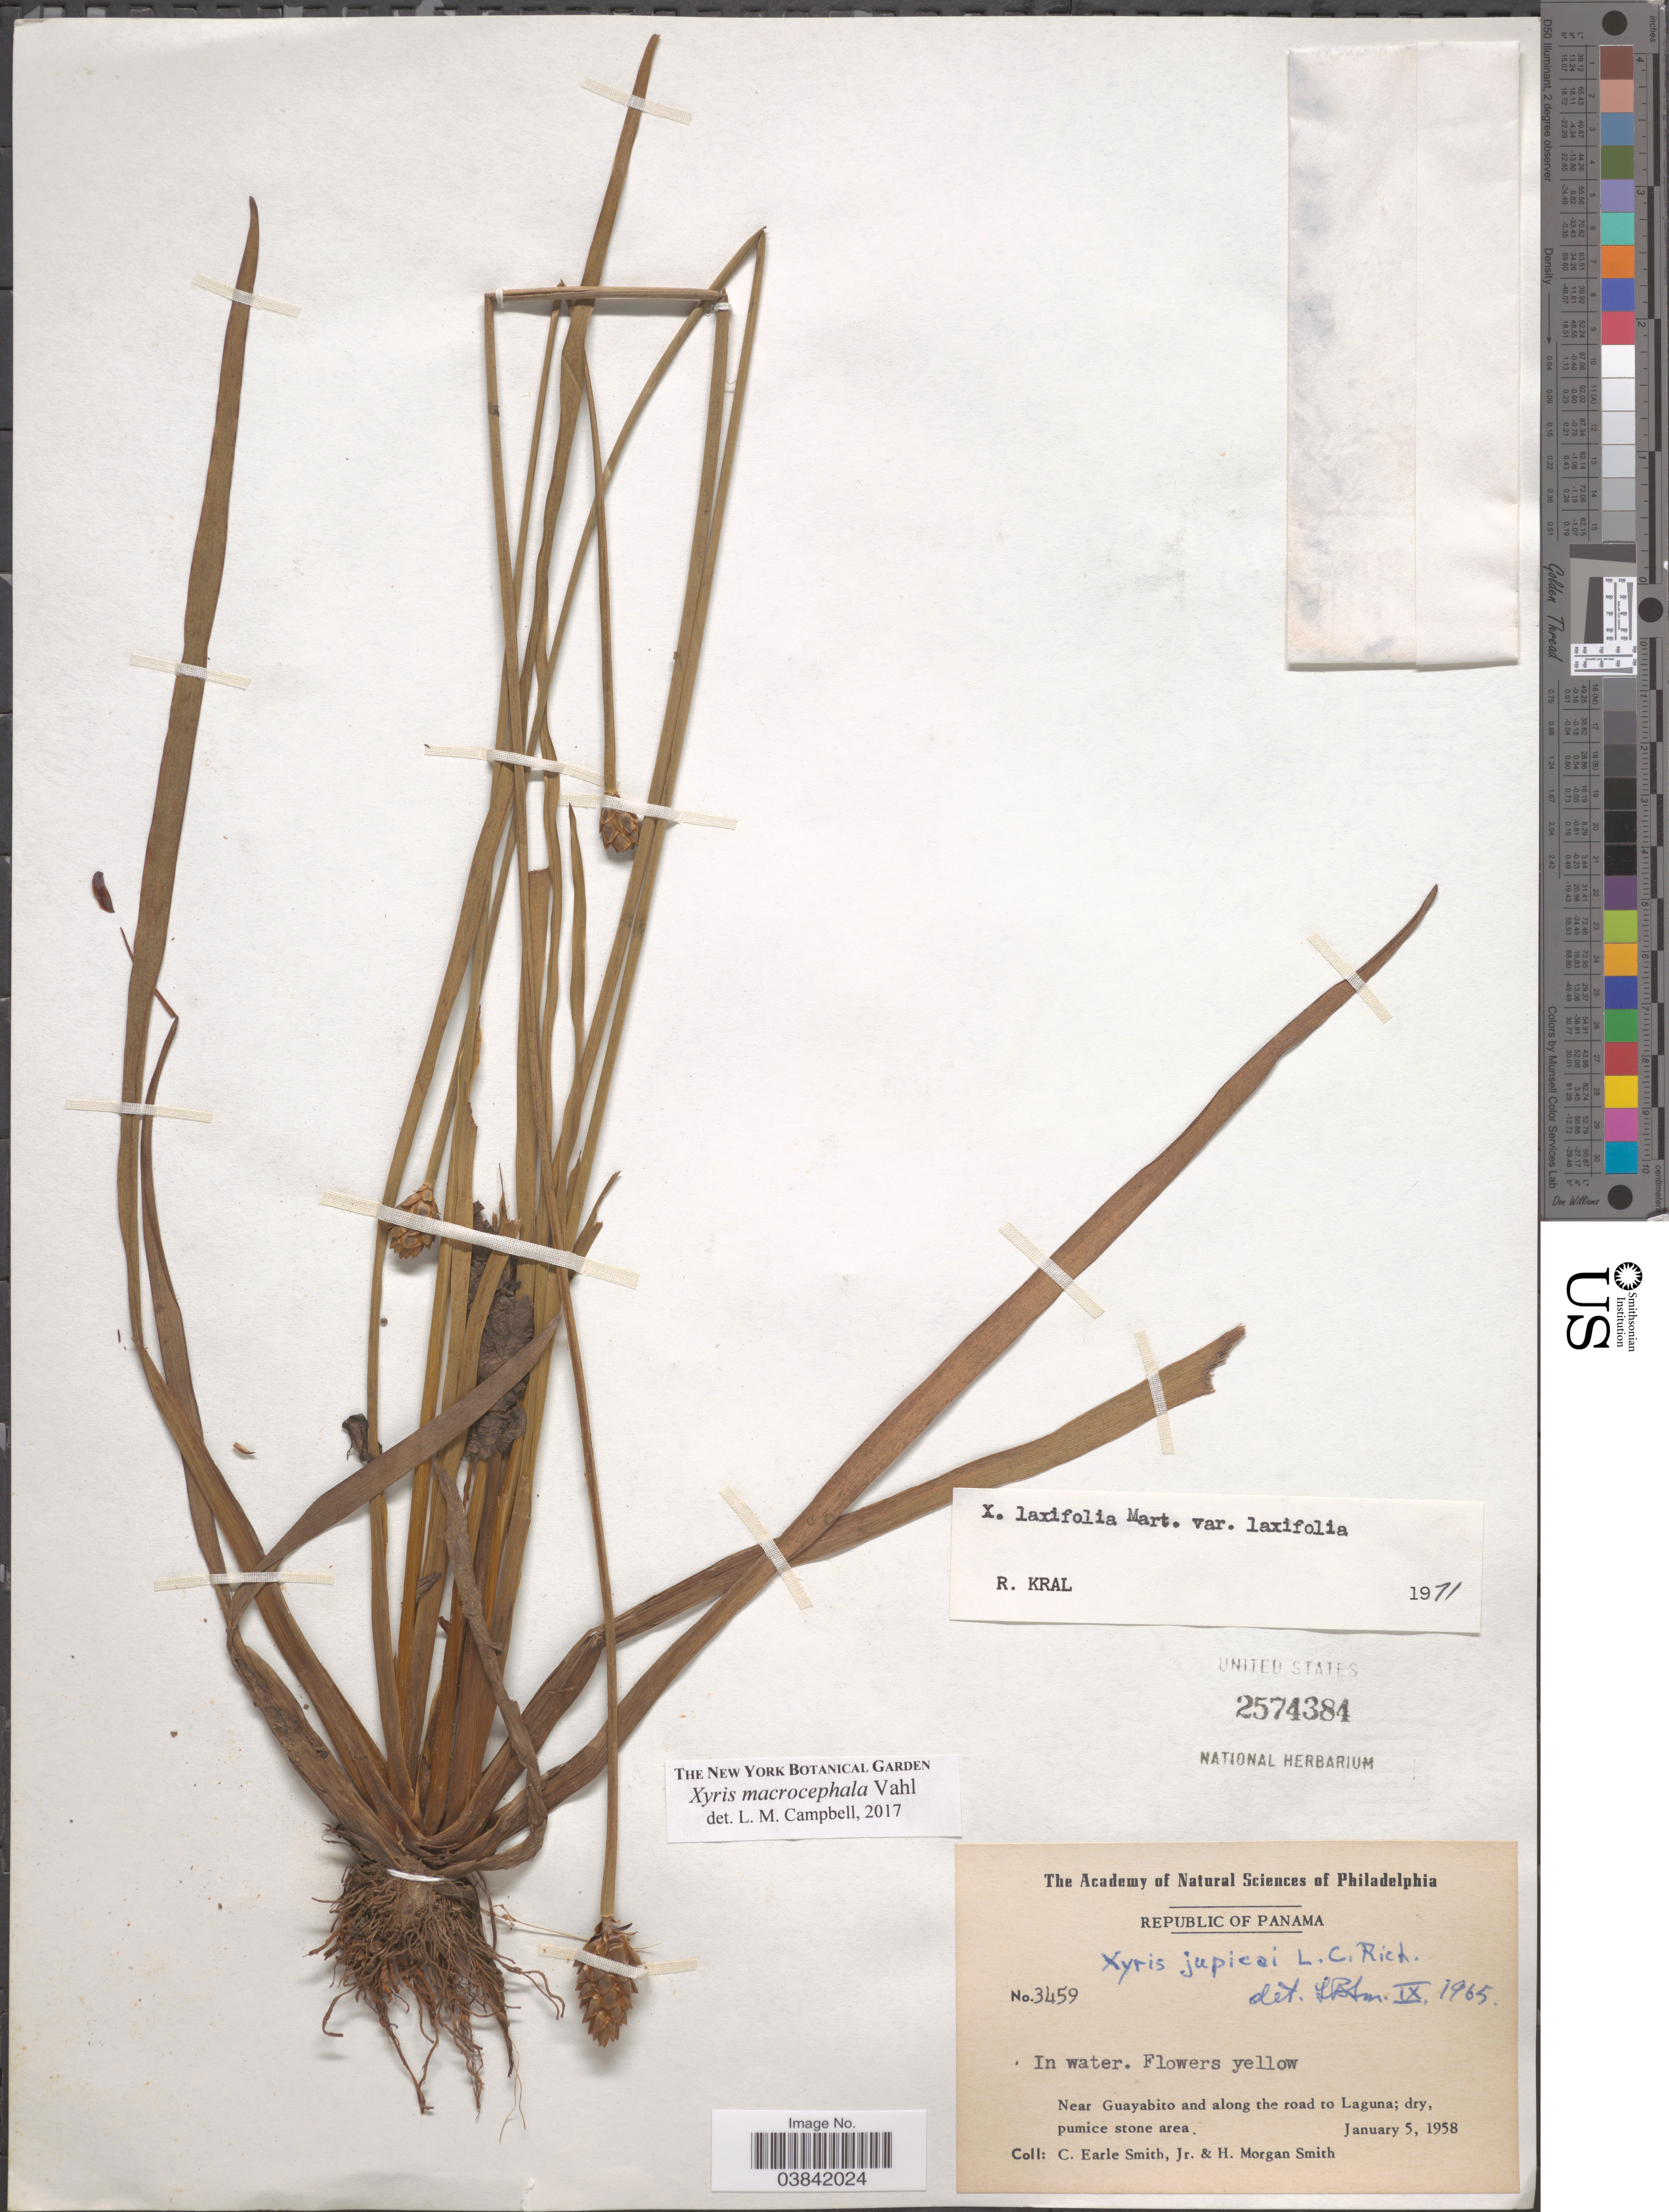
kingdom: Plantae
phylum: Tracheophyta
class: Liliopsida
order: Poales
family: Xyridaceae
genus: Xyris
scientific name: Xyris macrocephala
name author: Vahl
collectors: C. E. Smith Jr. & H. M. Smith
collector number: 3459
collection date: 1958-01-05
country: Panama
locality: Near Guayabito and along the road to Laguna.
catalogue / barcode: US 2574384